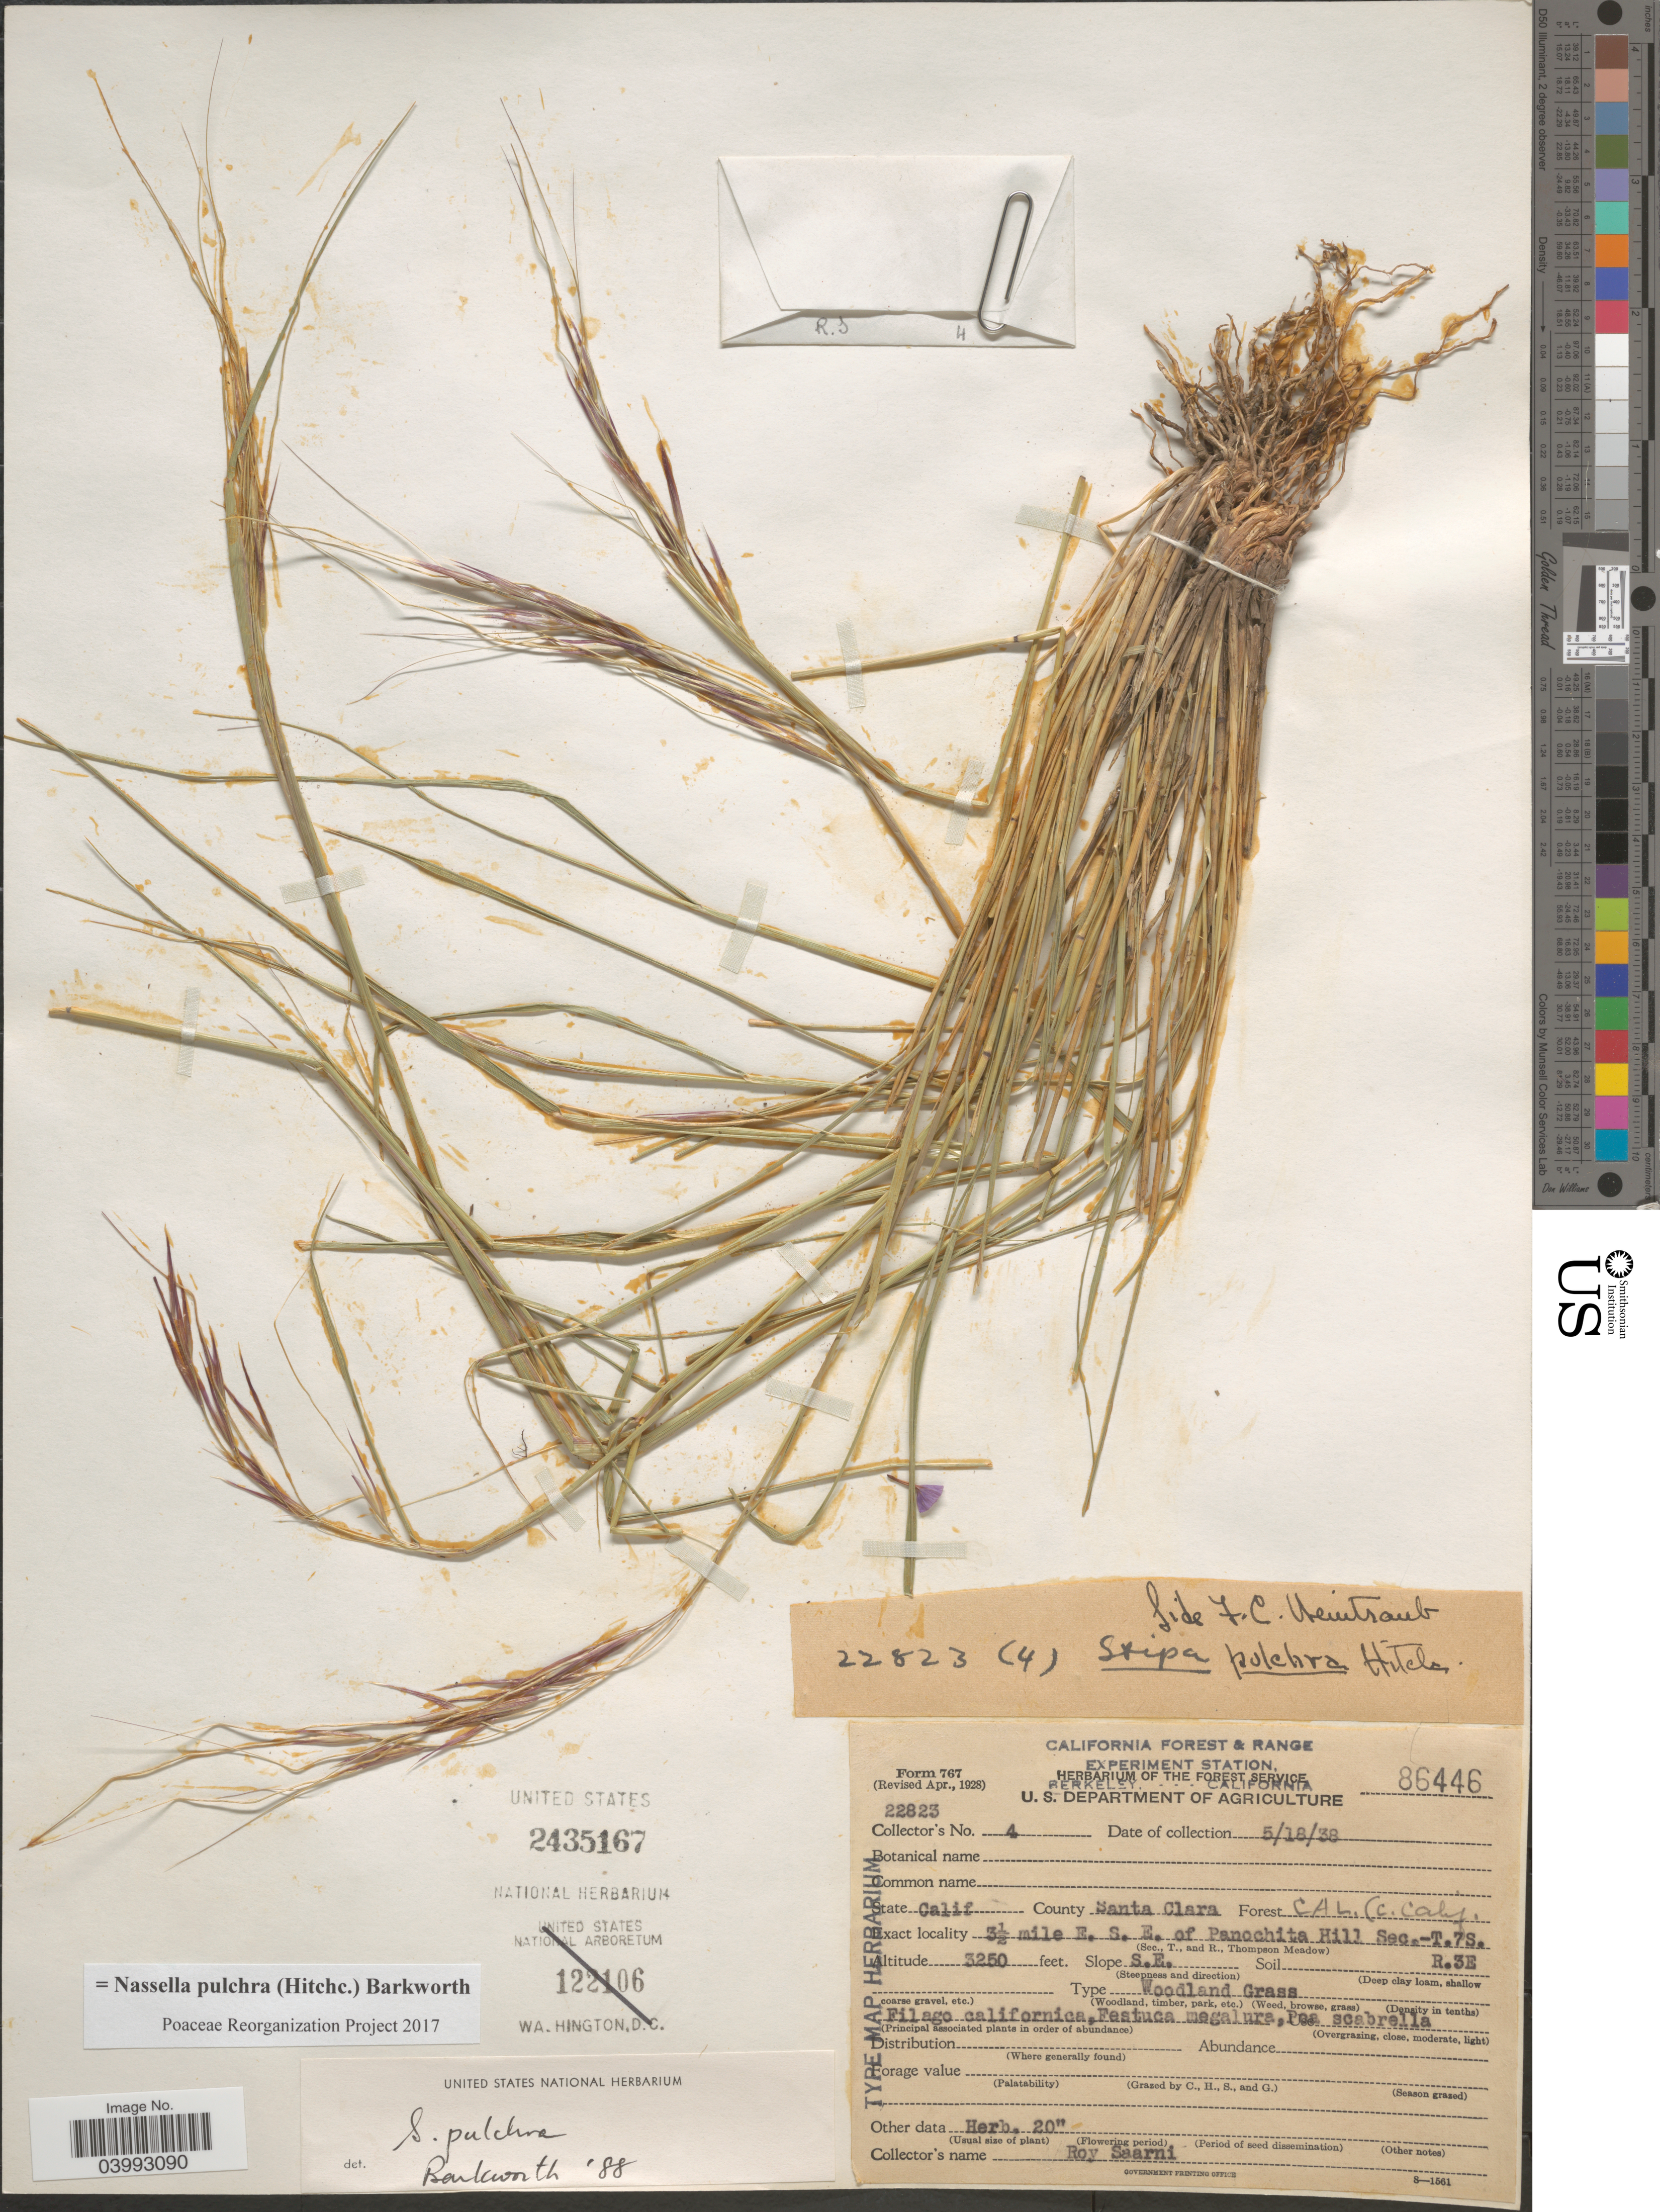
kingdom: Plantae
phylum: Tracheophyta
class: Liliopsida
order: Poales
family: Poaceae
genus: Nassella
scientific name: Nassella pulchra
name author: (Hitchc.) Barkworth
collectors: R. Saarni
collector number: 4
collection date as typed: Transcribed d/m/y: 18/5/38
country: United States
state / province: California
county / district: Santa Clara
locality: County Santa Clara. Forest Cal. Cc. Calif. 3½ mile E. S. E. of Panochita Hill Sec.T.7S. R.3E.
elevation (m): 991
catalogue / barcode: US 2435167